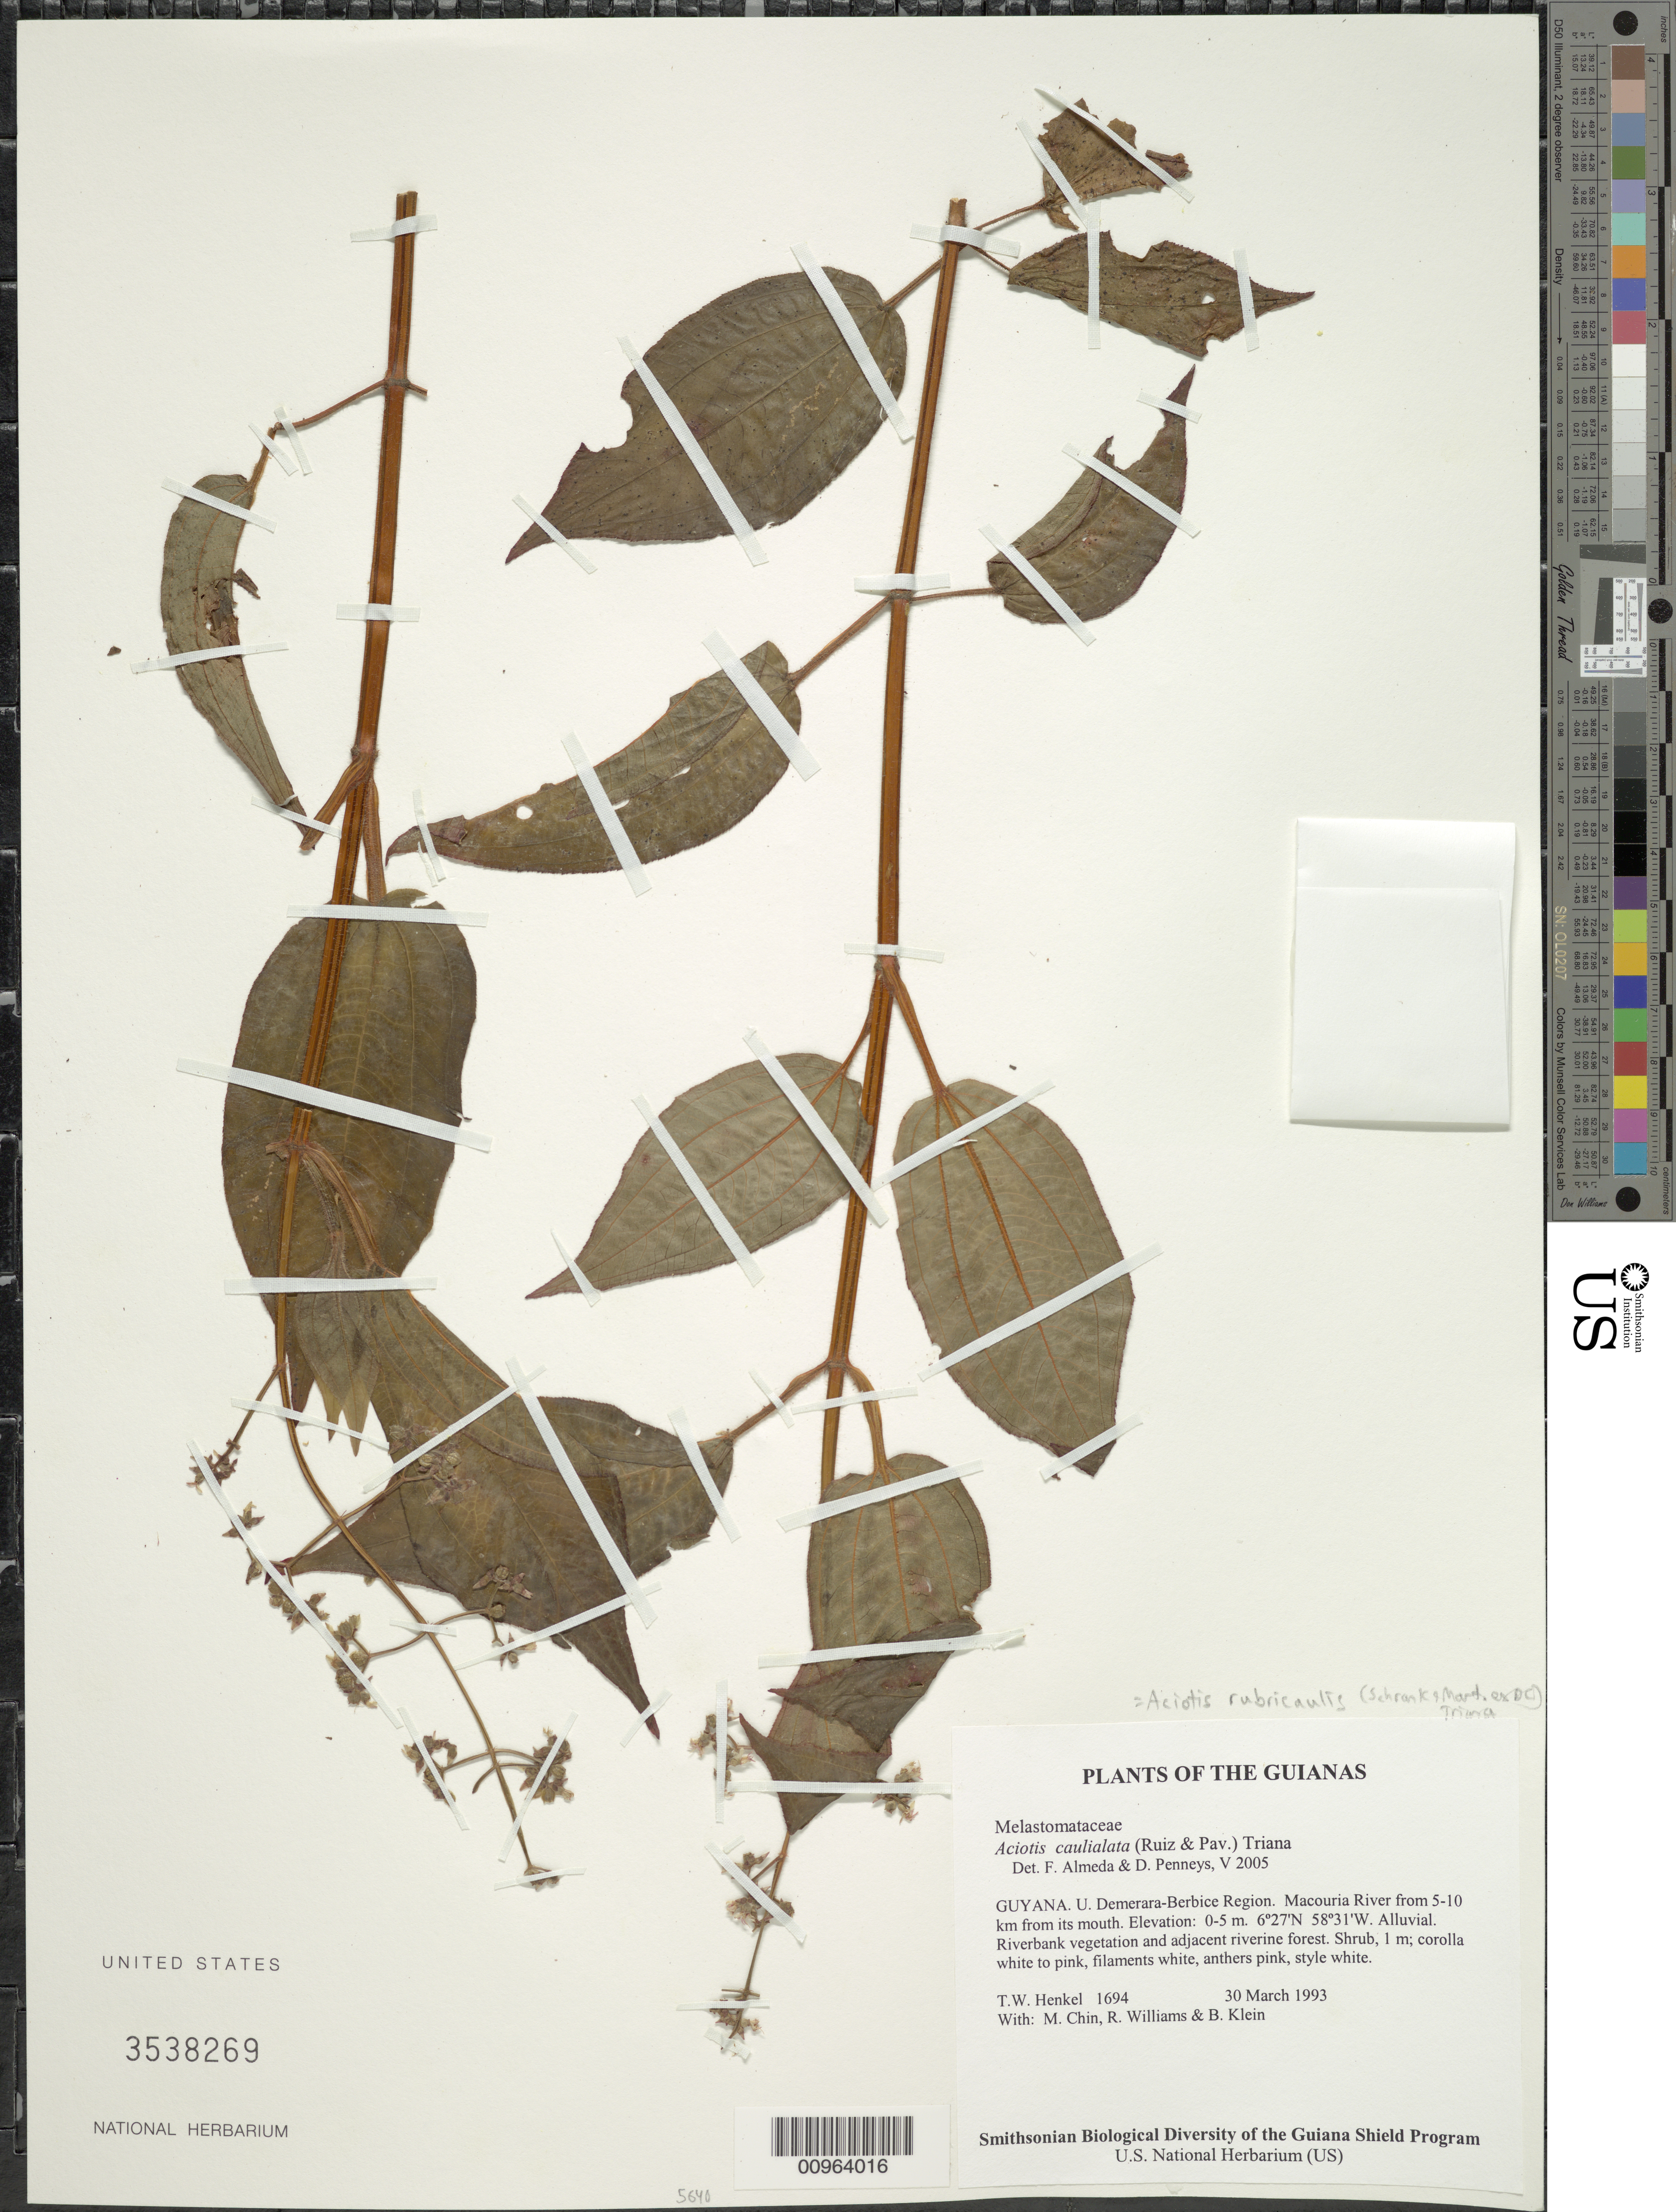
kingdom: Plantae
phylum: Tracheophyta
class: Magnoliopsida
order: Myrtales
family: Melastomataceae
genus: Aciotis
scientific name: Aciotis rubricaulis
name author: (Mart. ex DC.) Triana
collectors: T. Henkel, M. Chin, R. Williams & B. Klein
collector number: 1694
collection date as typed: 30 March 1993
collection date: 1993-03-30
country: Guyana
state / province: U. Demerara-Berbice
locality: Macouria River from 5-10 km from its mouth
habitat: Alluvial. Riverbank vegetation and adjacent riverine forest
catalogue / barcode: US 3538269